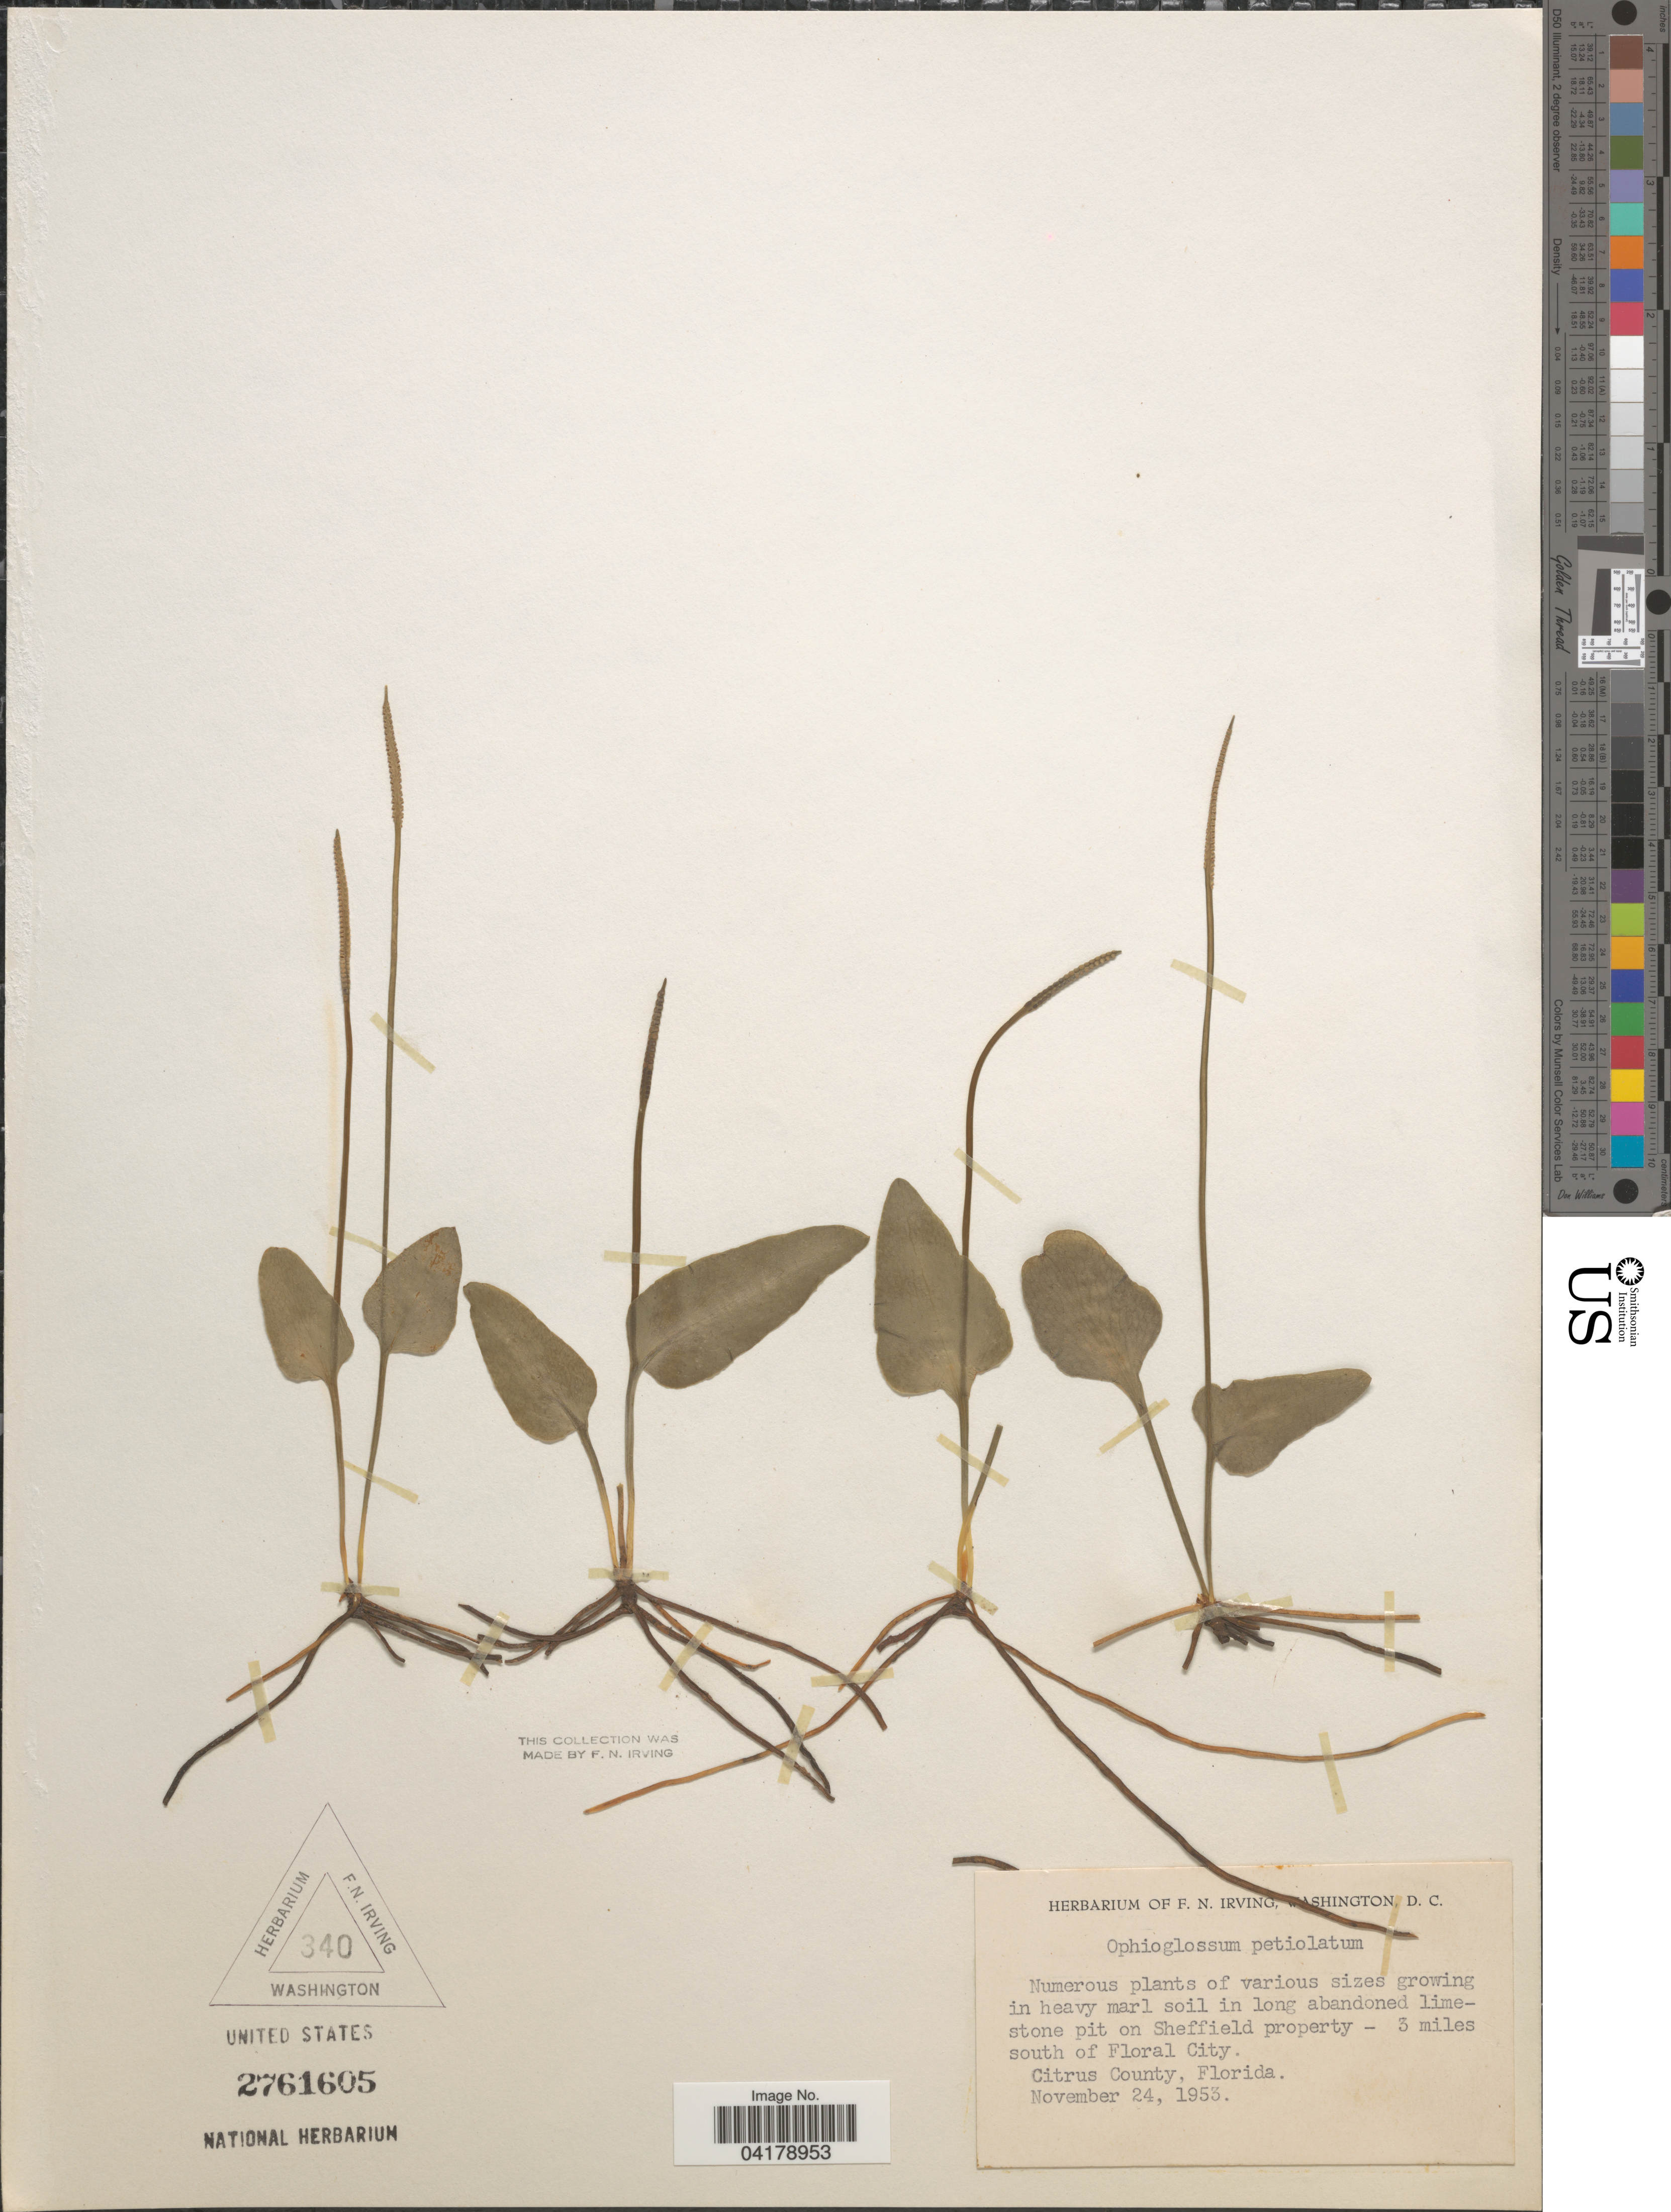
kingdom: Plantae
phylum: Tracheophyta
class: Polypodiopsida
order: Ophioglossales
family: Ophioglossaceae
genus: Ophioglossum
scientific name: Ophioglossum petiolatum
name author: Hook.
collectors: ex herb. F.N. Irving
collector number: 340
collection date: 1953-11-24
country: United States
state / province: Florida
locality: Stone pit on Sheffield property - 3 miles south of Floral City. Citrus County.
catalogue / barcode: US 2761605